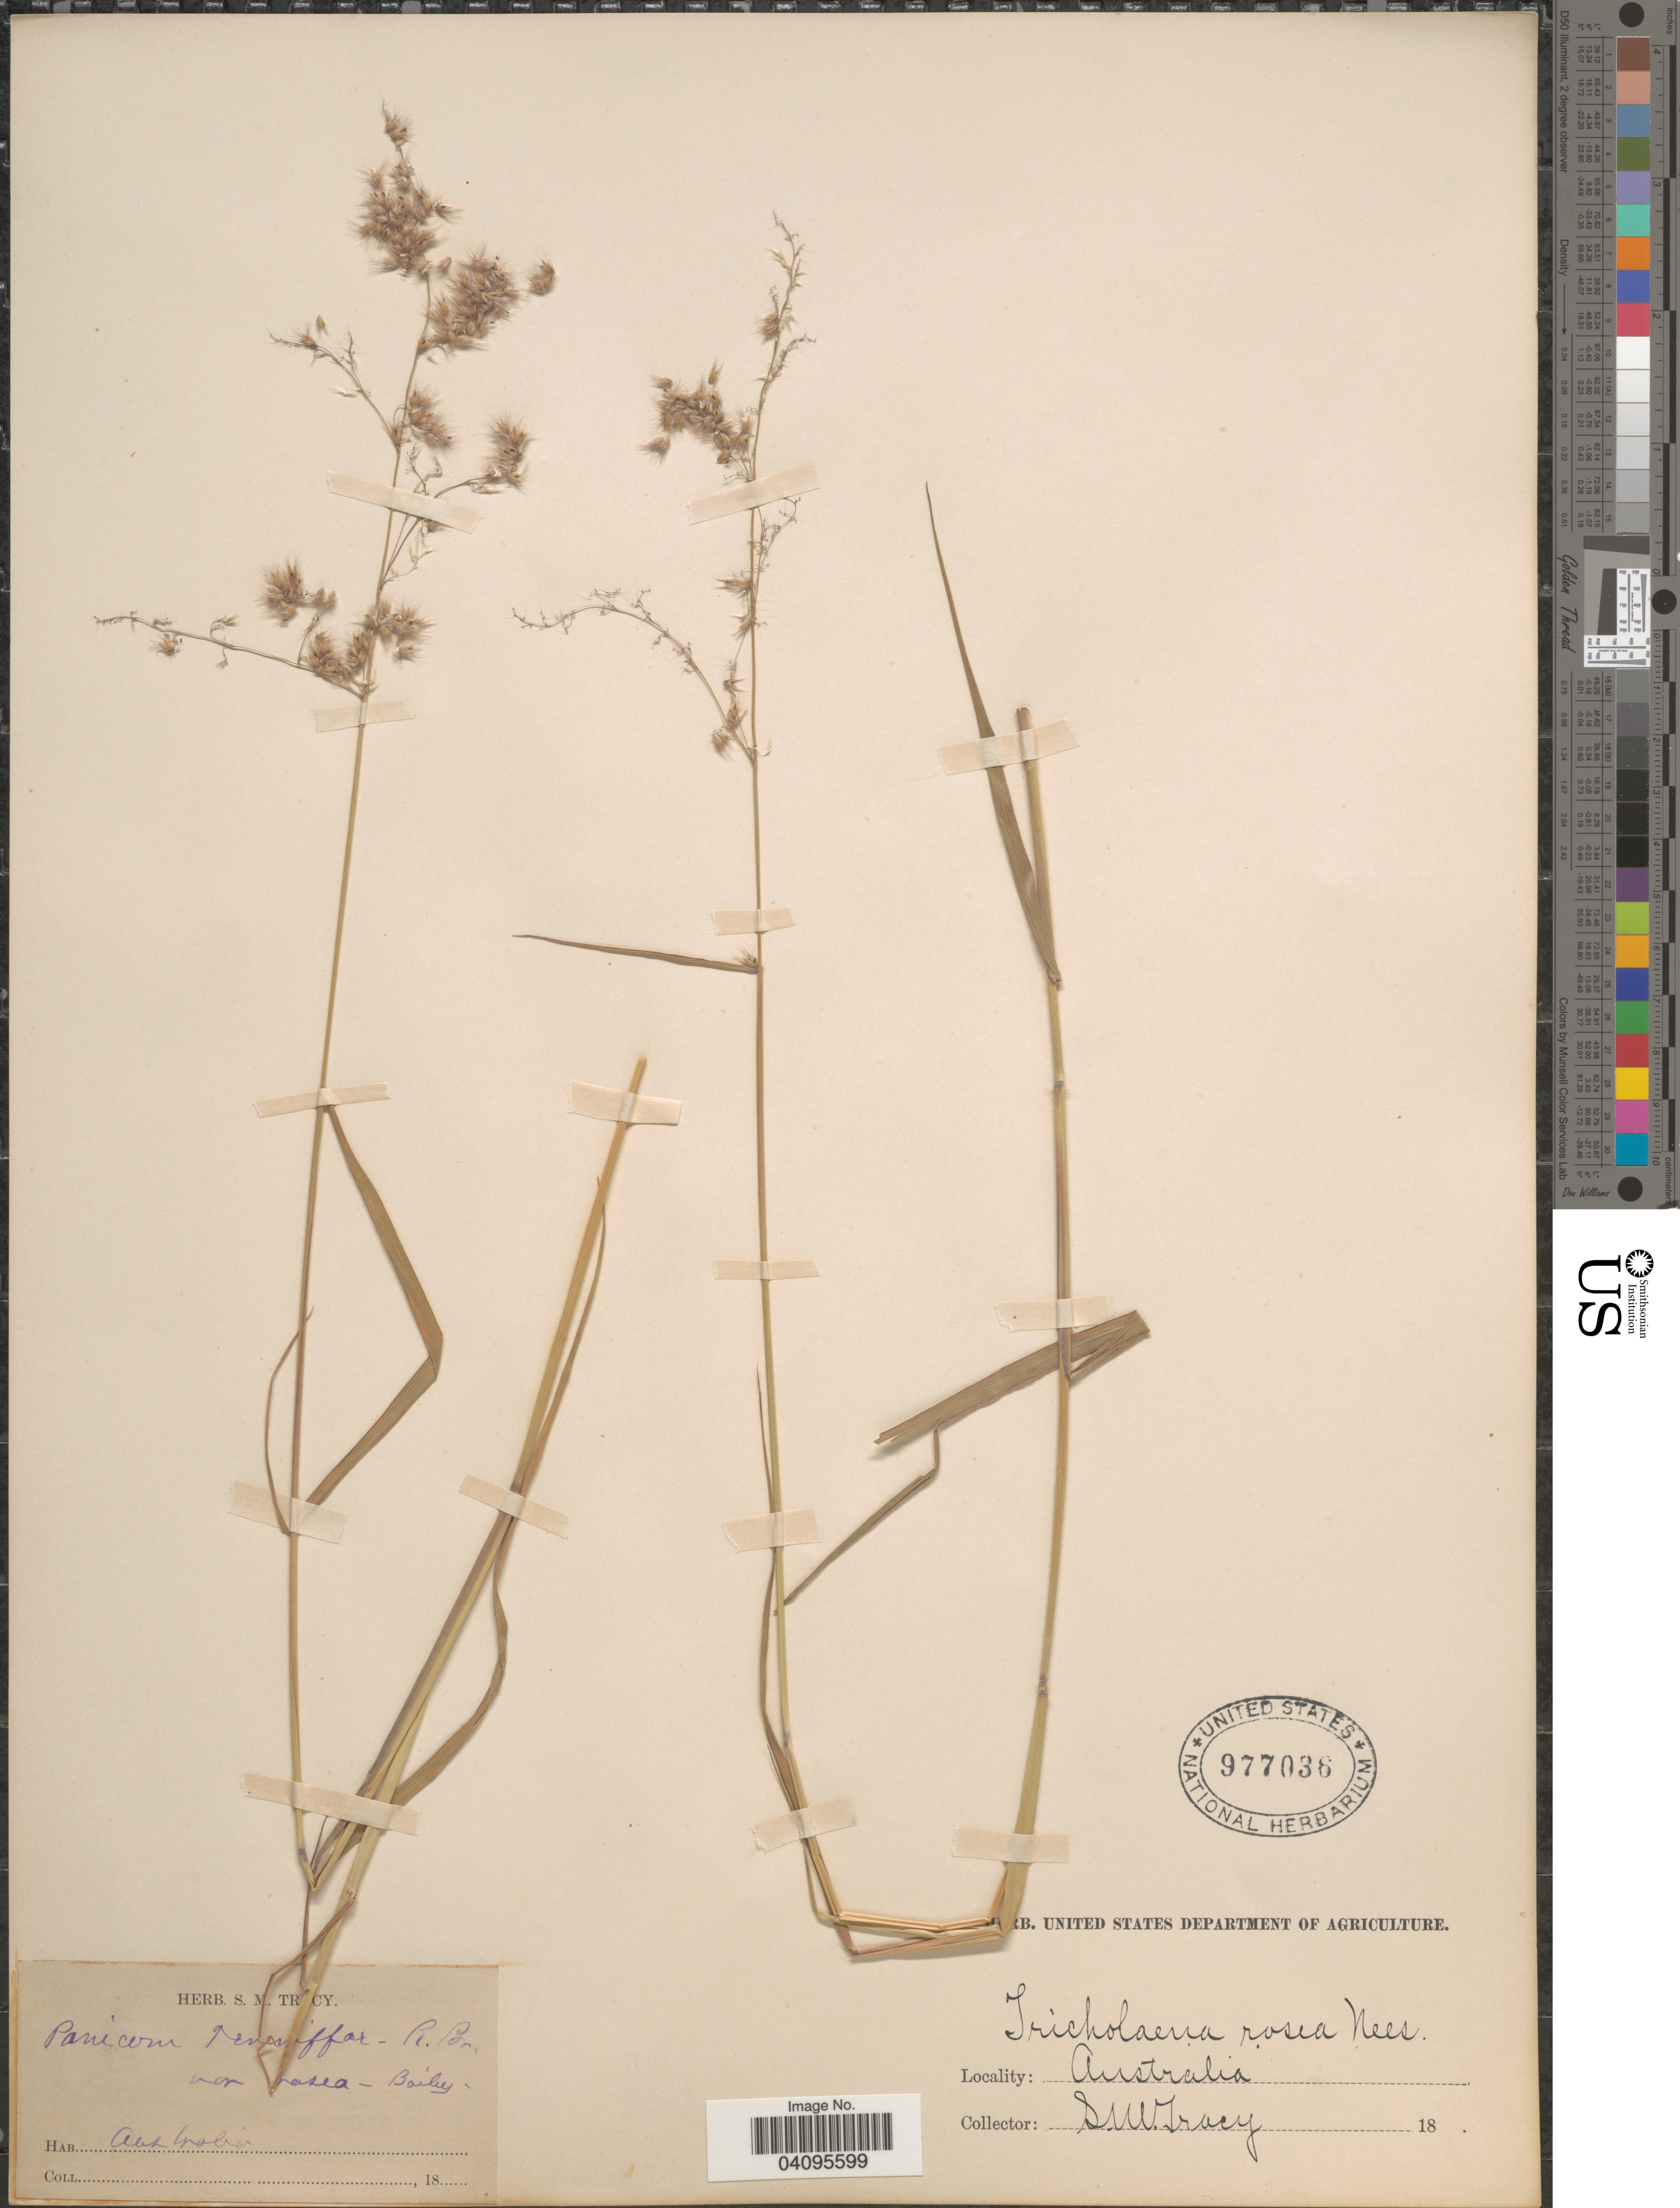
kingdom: Plantae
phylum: Tracheophyta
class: Liliopsida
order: Poales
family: Poaceae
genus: Melinis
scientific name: Melinis repens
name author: (Willd.) Zizka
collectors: S. M. Tracy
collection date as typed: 18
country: Australia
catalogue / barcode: US 977036